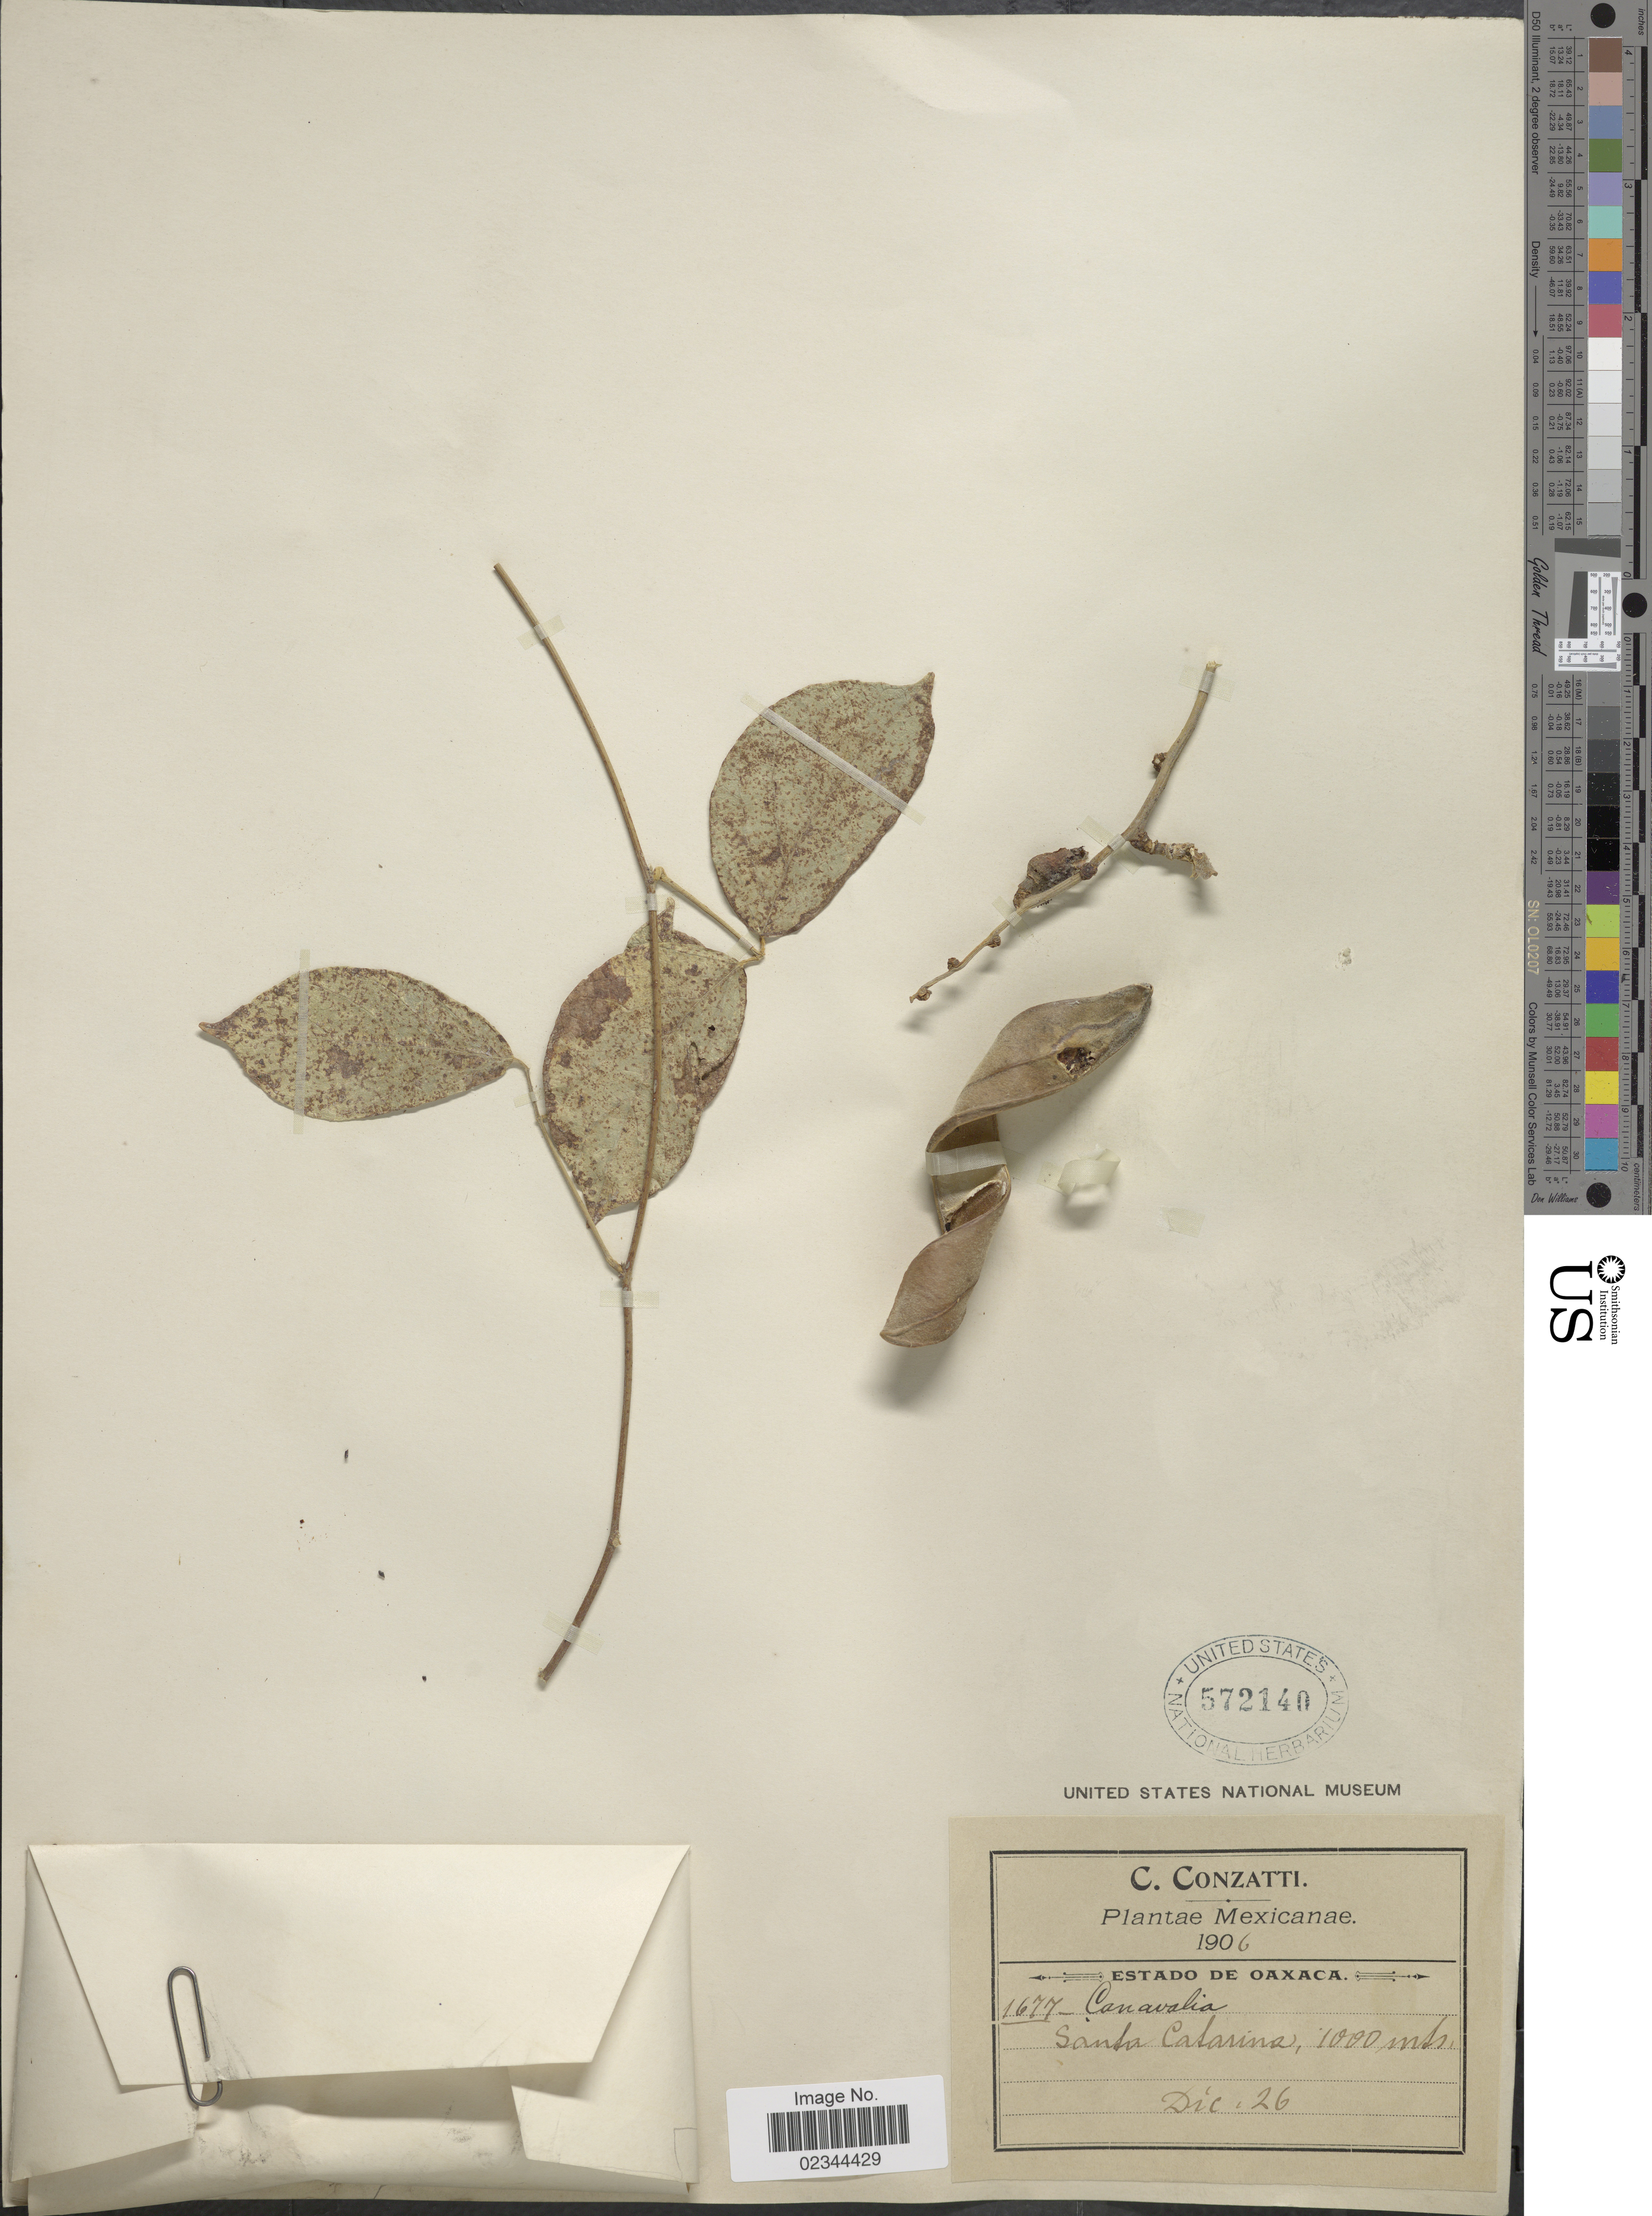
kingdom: Plantae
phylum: Tracheophyta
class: Magnoliopsida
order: Fabales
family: Fabaceae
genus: Canavalia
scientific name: Canavalia villosa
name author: Benth.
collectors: C. Conzatti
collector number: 1677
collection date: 1906-12-26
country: Mexico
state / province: Oaxaca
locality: Santa Catarina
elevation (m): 1000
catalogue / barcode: US 572140